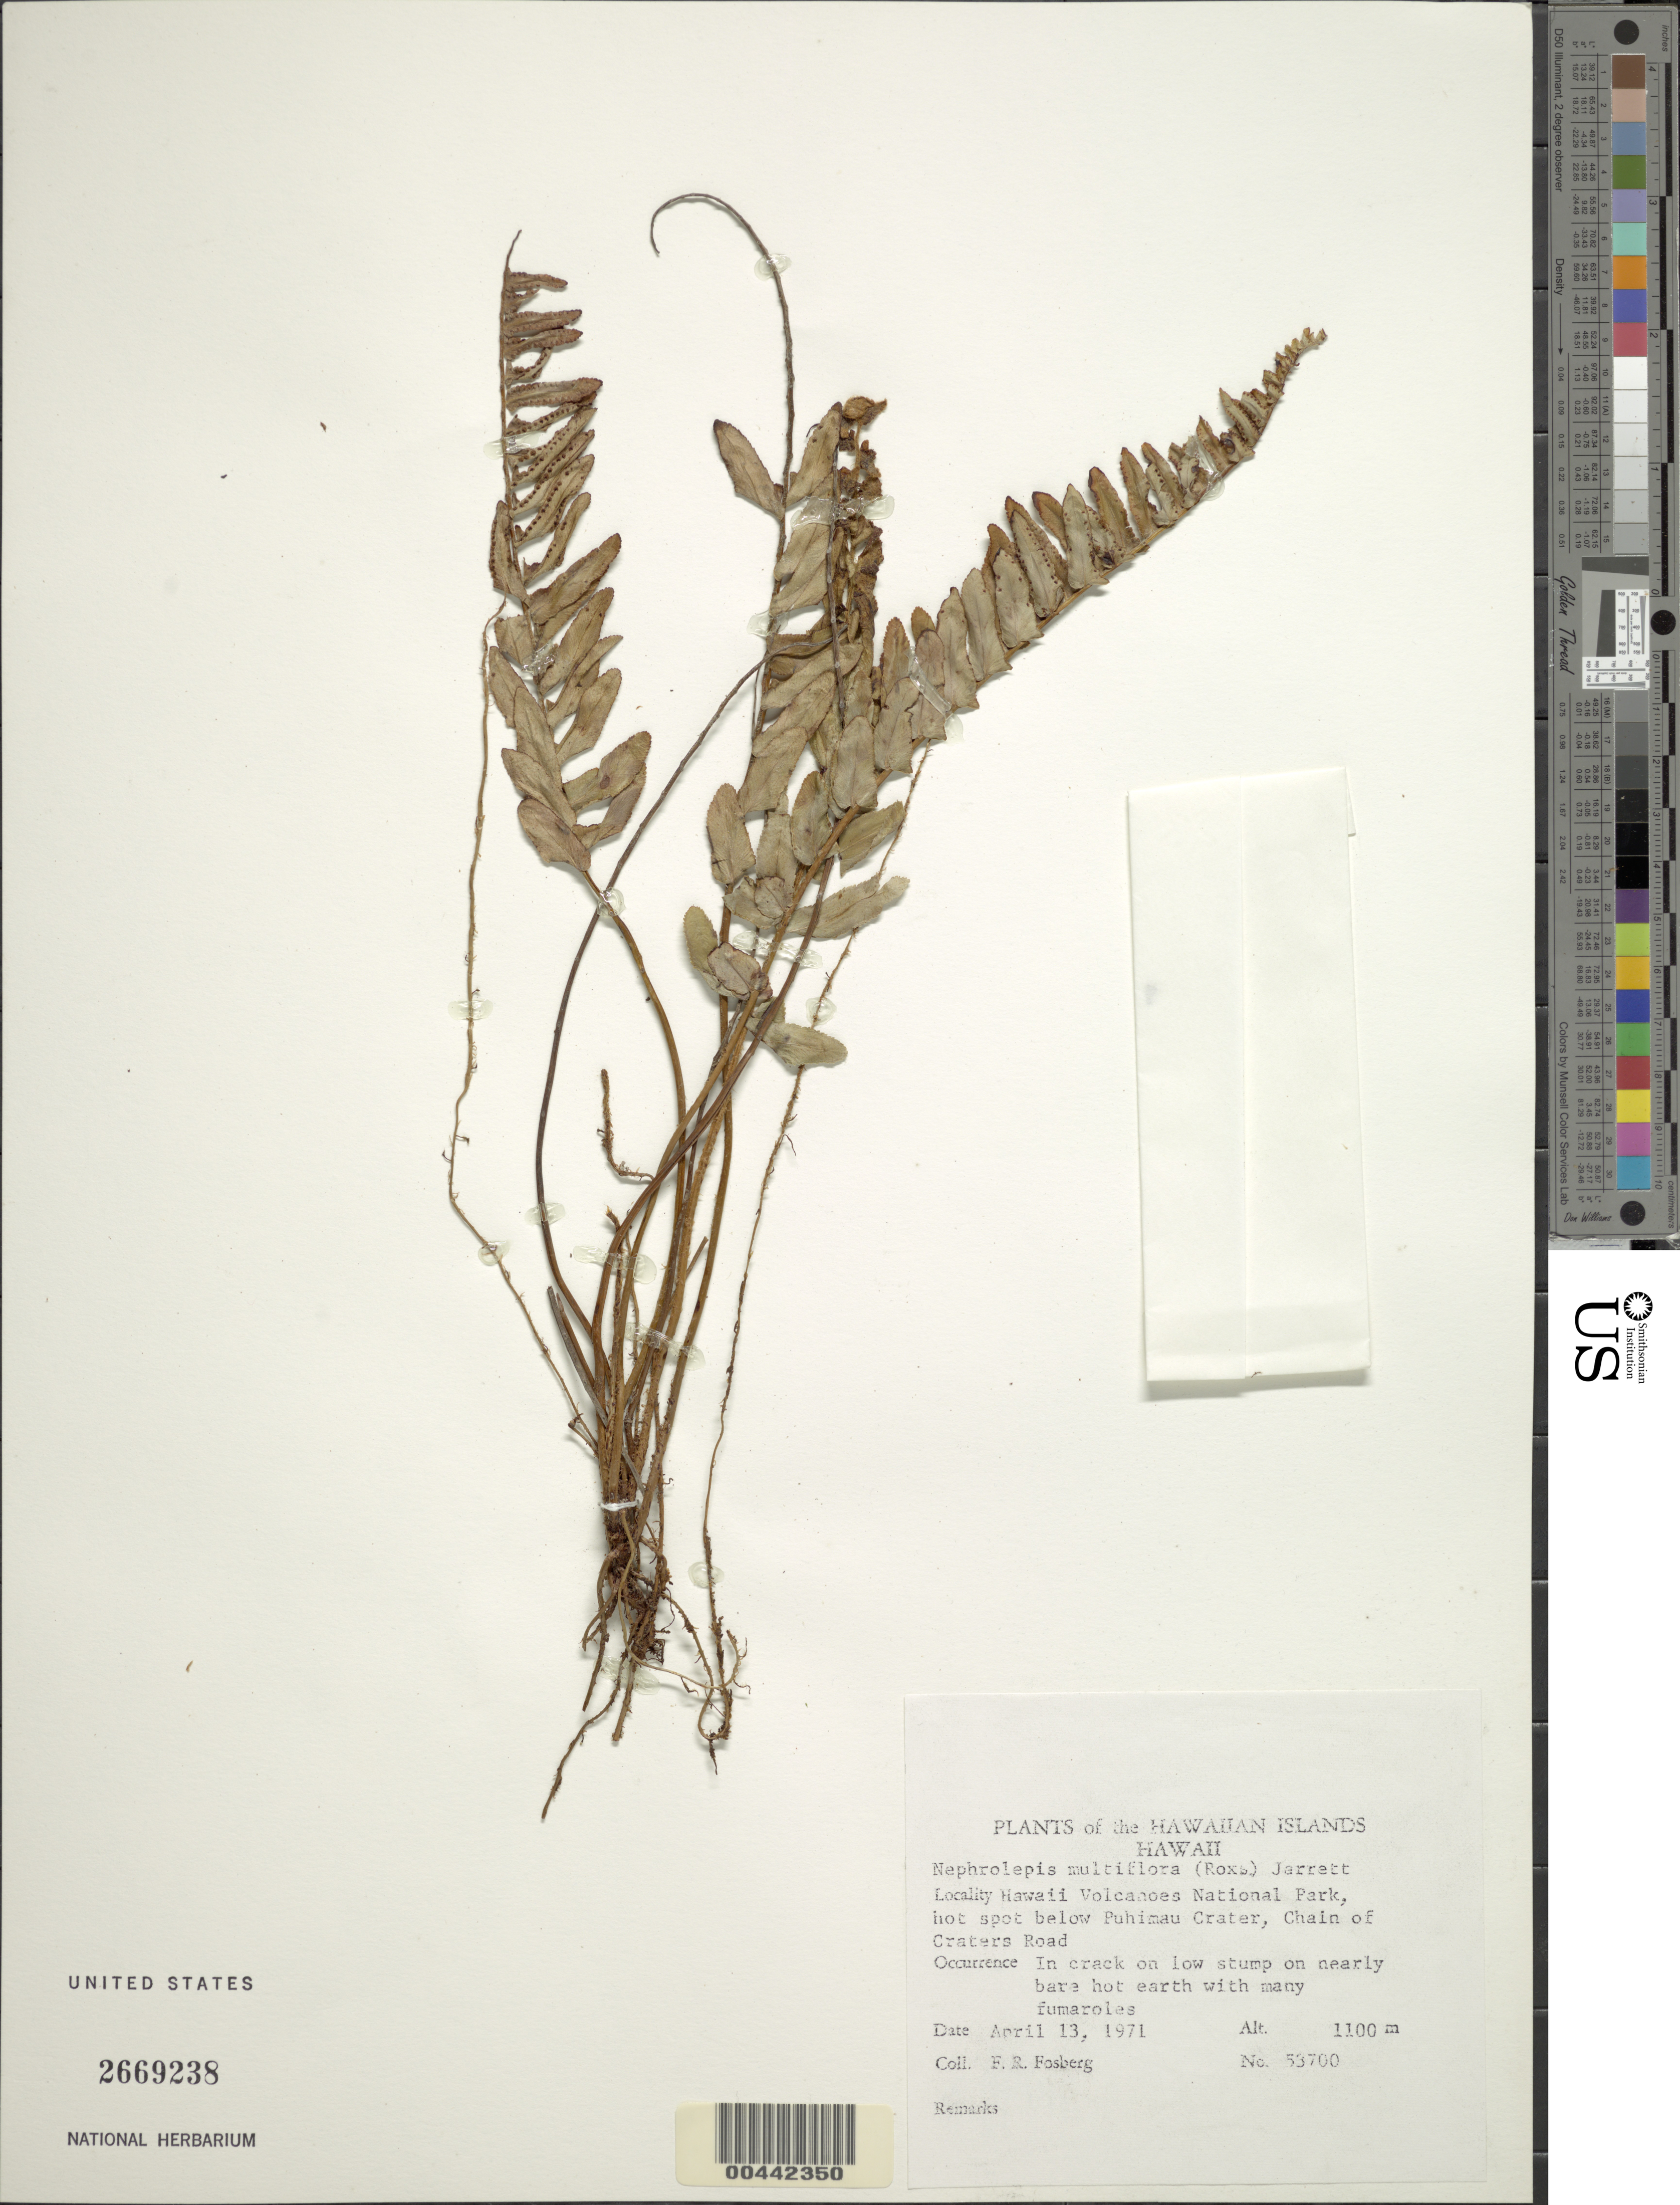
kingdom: Plantae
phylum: Tracheophyta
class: Polypodiopsida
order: Polypodiales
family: Nephrolepidaceae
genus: Nephrolepis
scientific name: Nephrolepis lauterbachii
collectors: F. R. Fosberg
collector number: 53700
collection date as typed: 13 Apr 1971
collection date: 1971-04-13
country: United States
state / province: Hawaii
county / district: Hawaii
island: Hawaii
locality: Hawaii Volcanoes National Park, below Puhimau Crater, Chain of Craters Rd.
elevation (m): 1100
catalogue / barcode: US 2669238